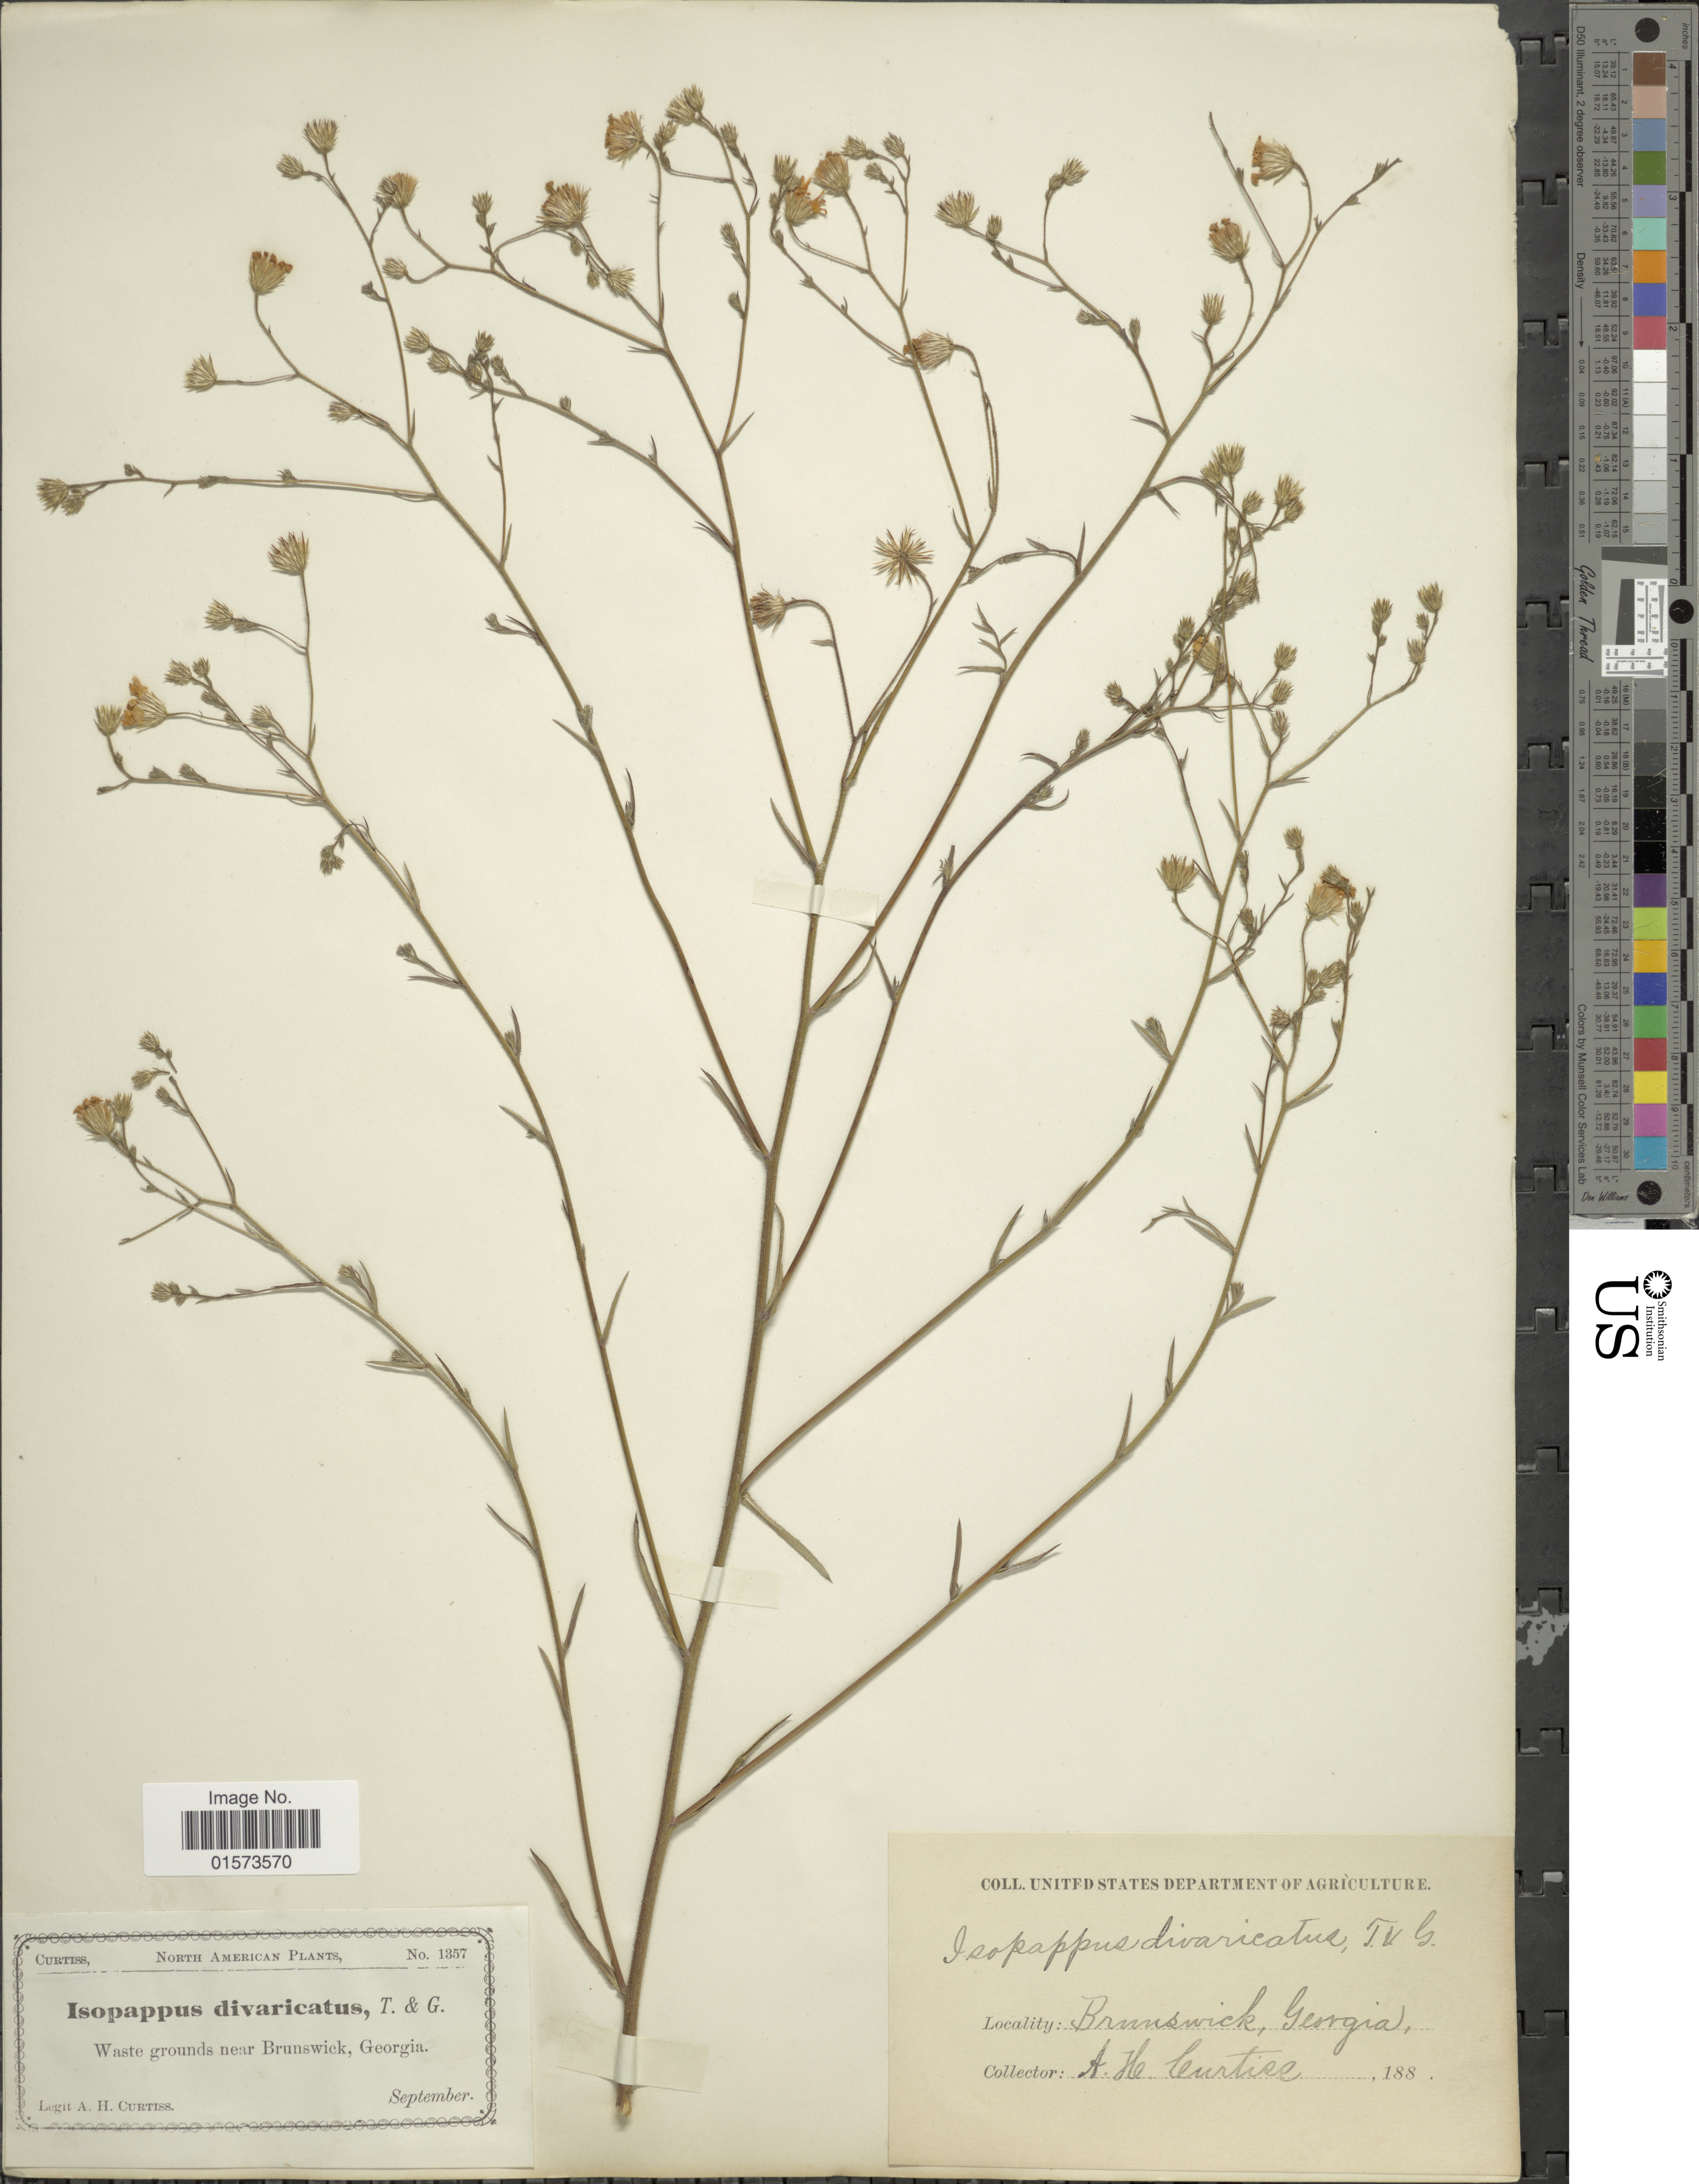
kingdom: Plantae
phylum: Tracheophyta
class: Magnoliopsida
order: Asterales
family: Asteraceae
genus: Croptilon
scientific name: Croptilon divaricatum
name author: (Nutt.) Raf.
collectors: A. H. Curtiss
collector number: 1357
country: United States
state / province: Georgia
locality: North America, waste grounds near Brunswick